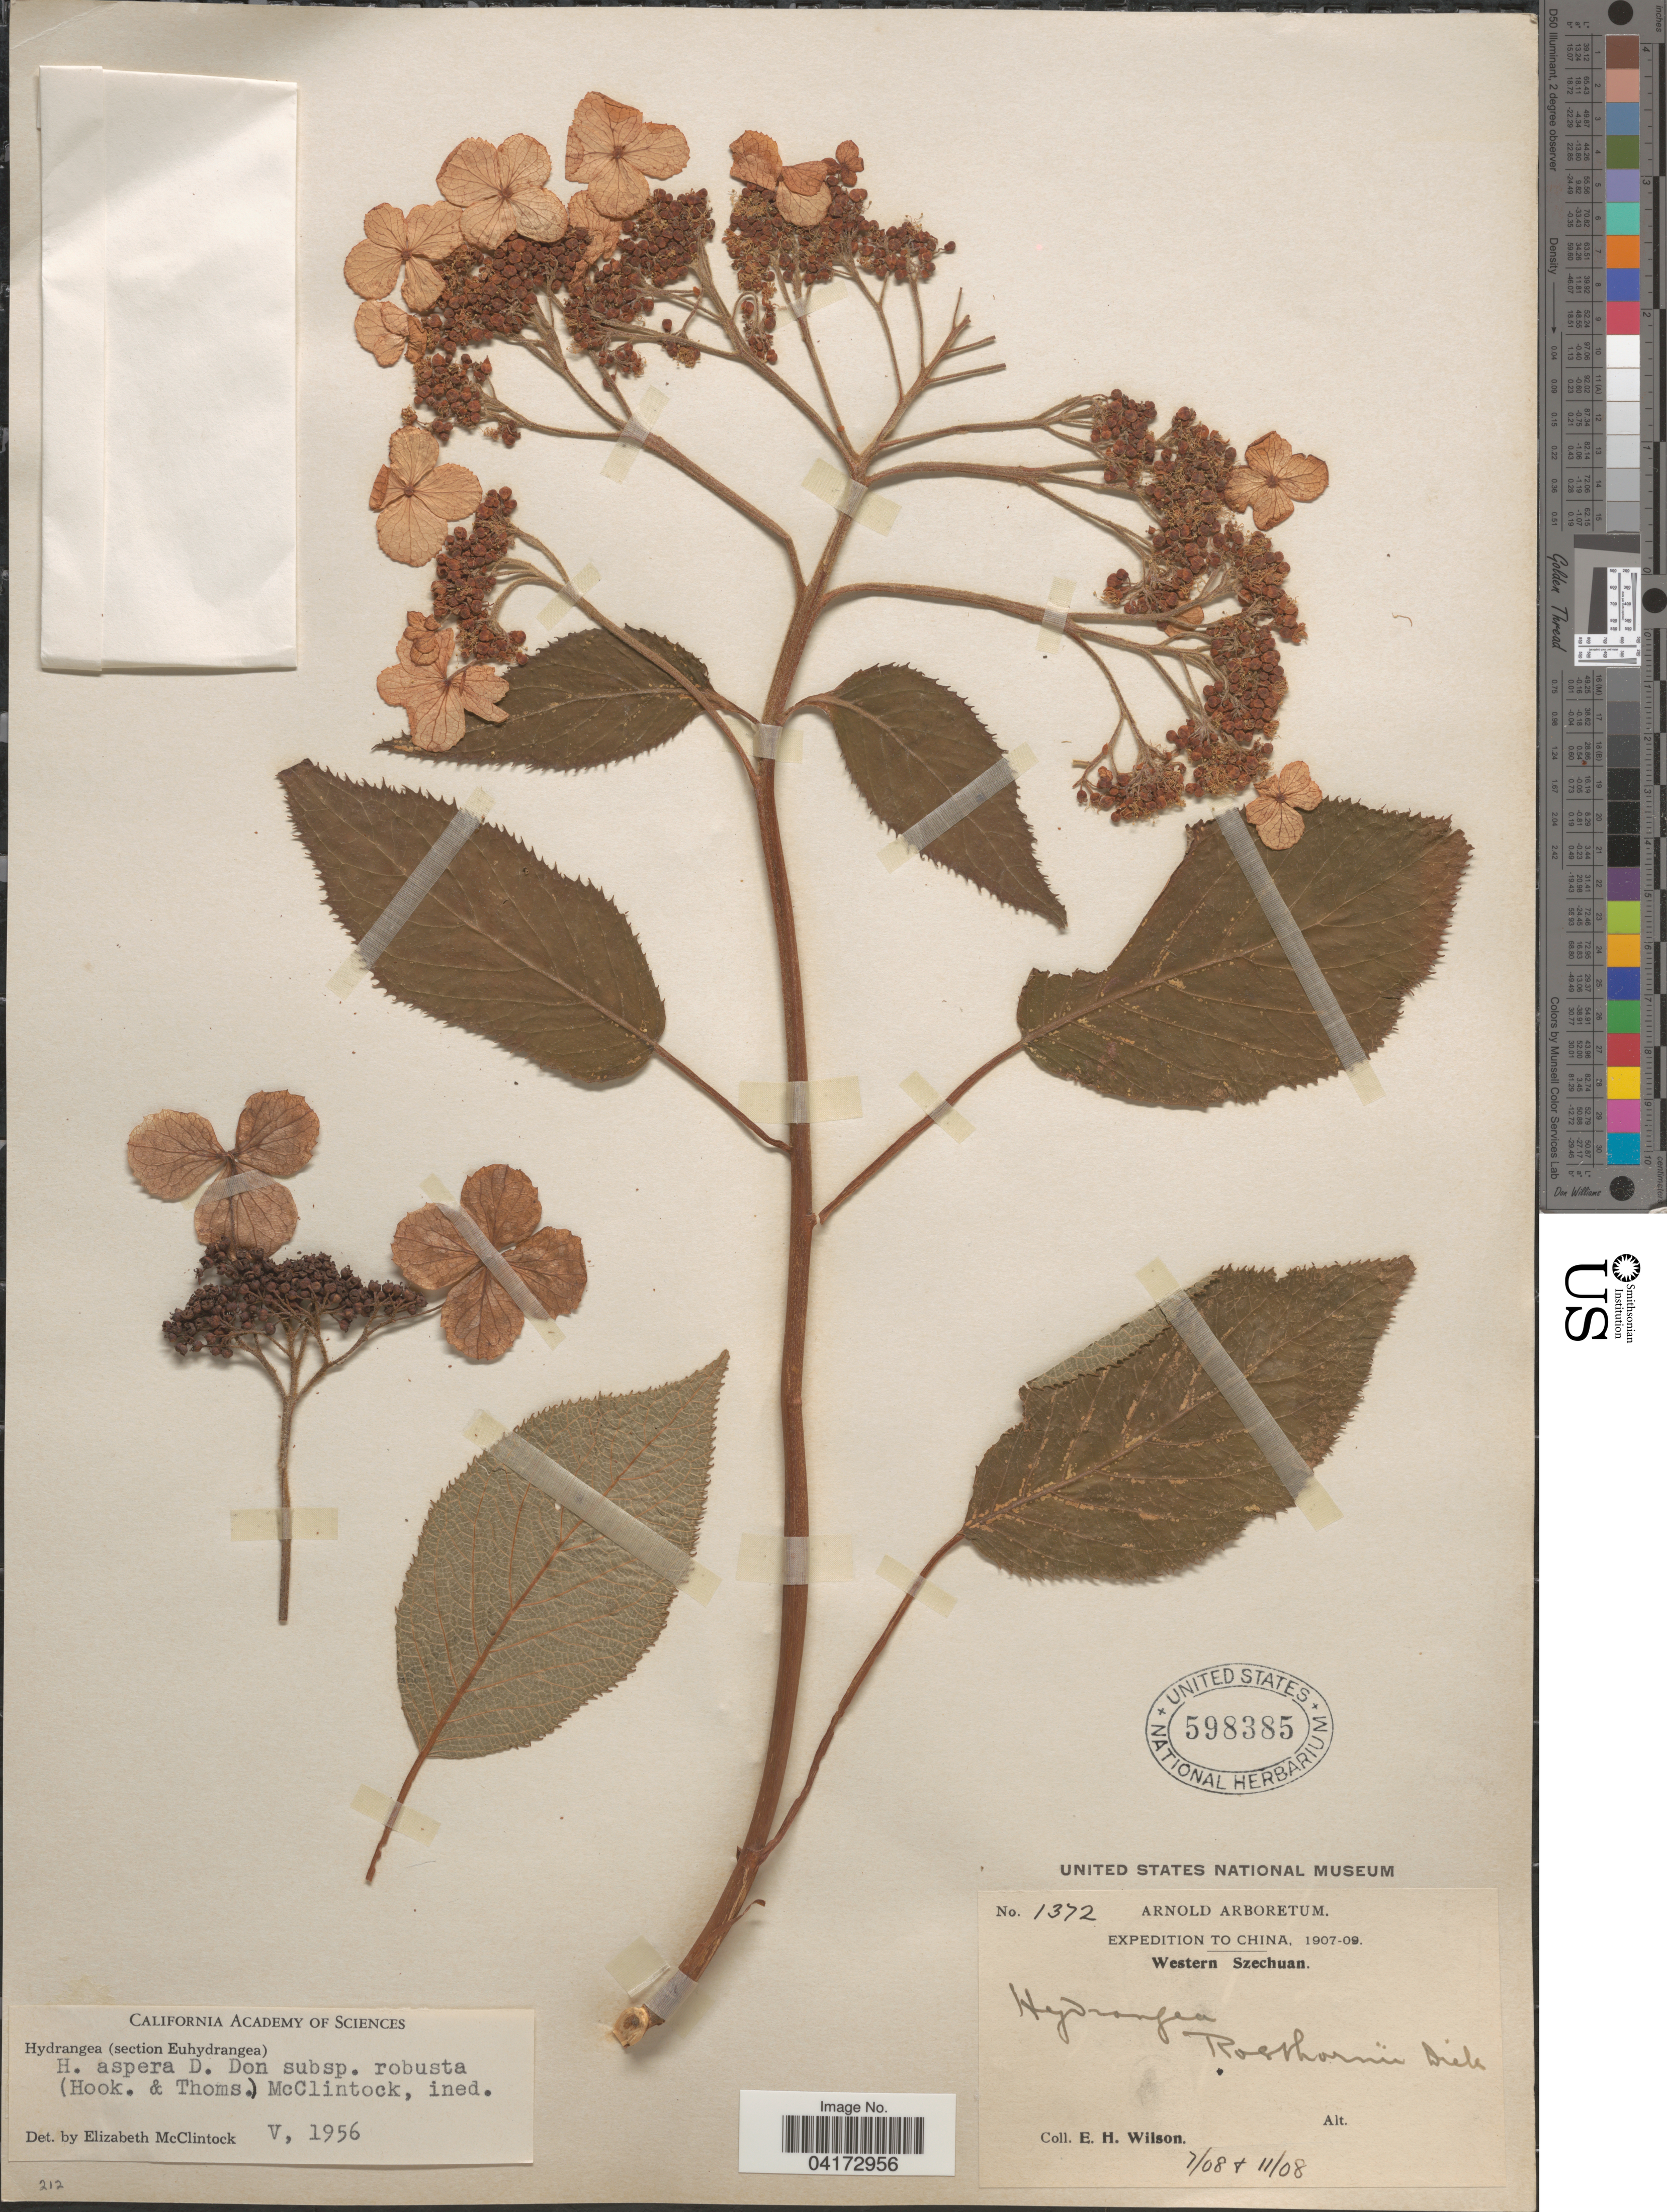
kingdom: Plantae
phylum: Tracheophyta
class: Magnoliopsida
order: Cornales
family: Hydrangeaceae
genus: Hydrangea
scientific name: Hydrangea aspera subsp. robusta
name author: (Hook. f. & Thomson) E. M. McClint.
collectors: E. Wilson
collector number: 1372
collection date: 1908-07/1908-11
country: China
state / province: Sichuan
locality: Expedition to China, 1907-09. Western Szechuan.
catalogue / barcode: US 598385